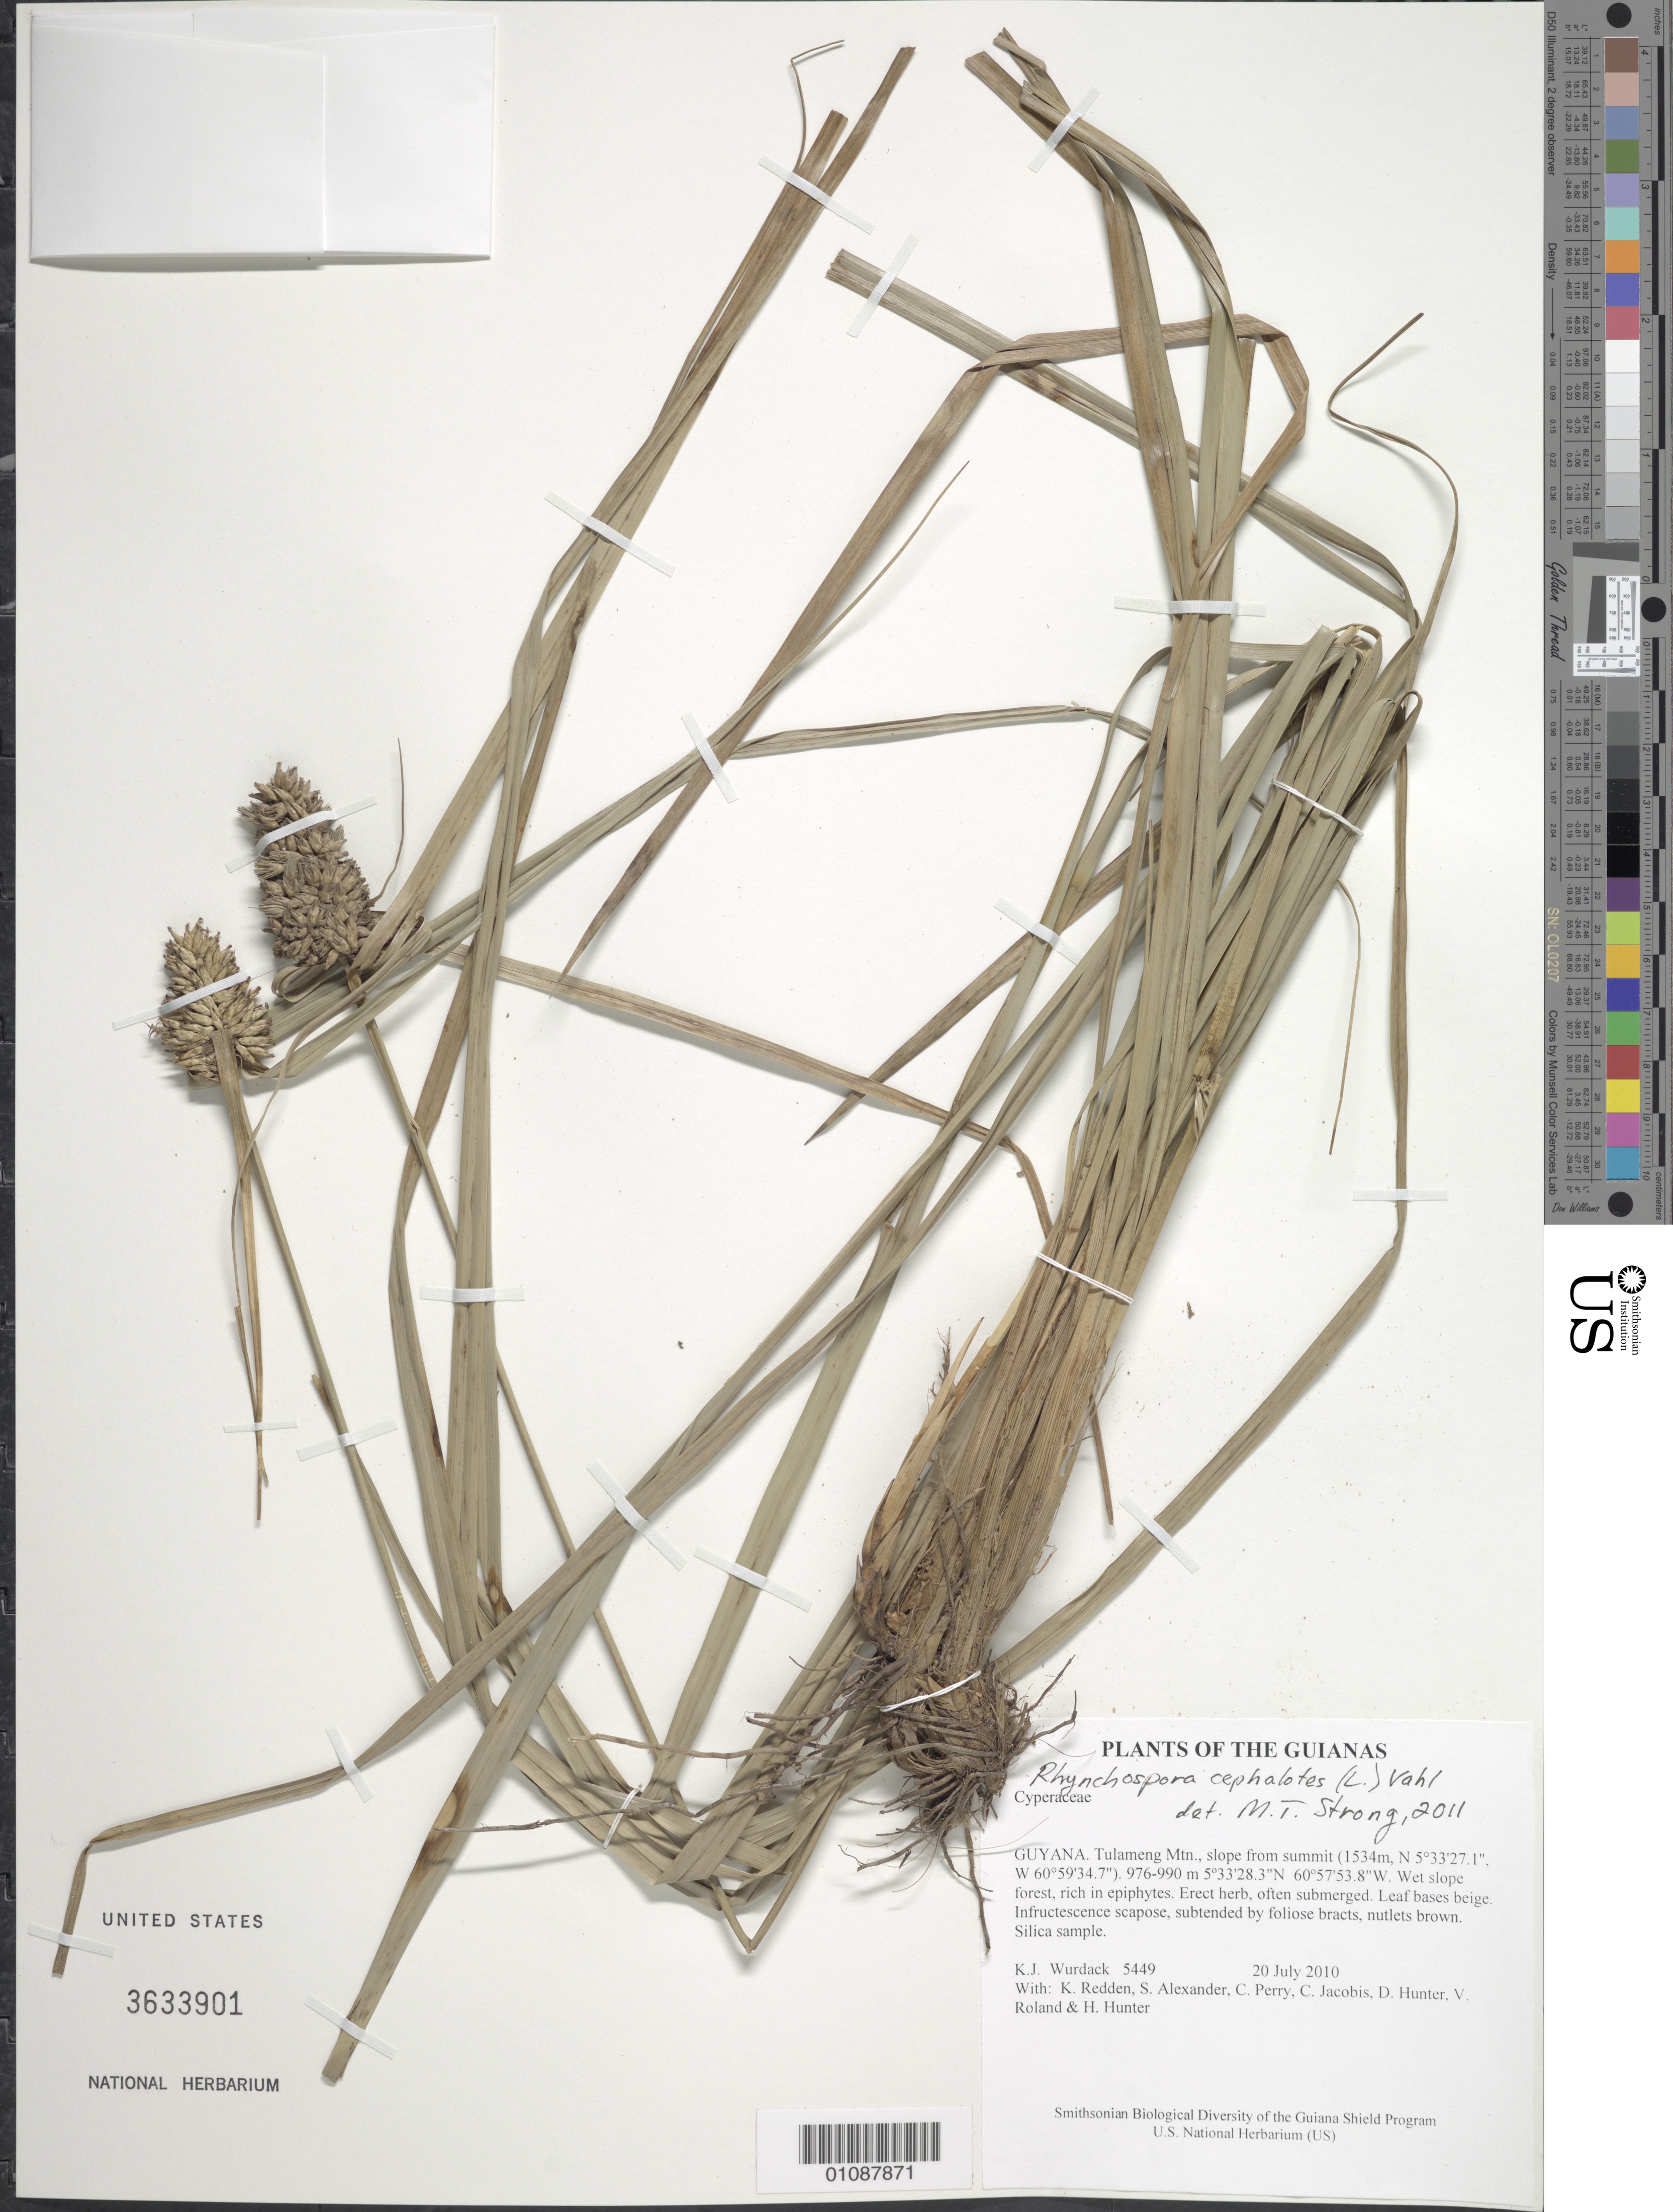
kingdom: Plantae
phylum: Tracheophyta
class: Liliopsida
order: Poales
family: Cyperaceae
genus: Rhynchospora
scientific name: Rhynchospora cephalotes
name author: (L.) Vahl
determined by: Strong, M. T., (US), Smithsonian Institution - National Museum of Natural History (UNITED STATES)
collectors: K. Wurdack, K. M. Redden, S. N. Alexander, C. Perry, C. Jacobis, D. Hunter, V. Roland & H. Hunter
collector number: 5449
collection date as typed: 20 July 2010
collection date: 2010-07-20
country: Guyana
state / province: Cuyuni-Mazaruni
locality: Tulameng Mtn., slope from summit (1534m, N 5°33'27.1", W 60°59'34.7")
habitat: Wet slope forest, rich in epiphytes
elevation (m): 976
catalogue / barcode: US 3633901